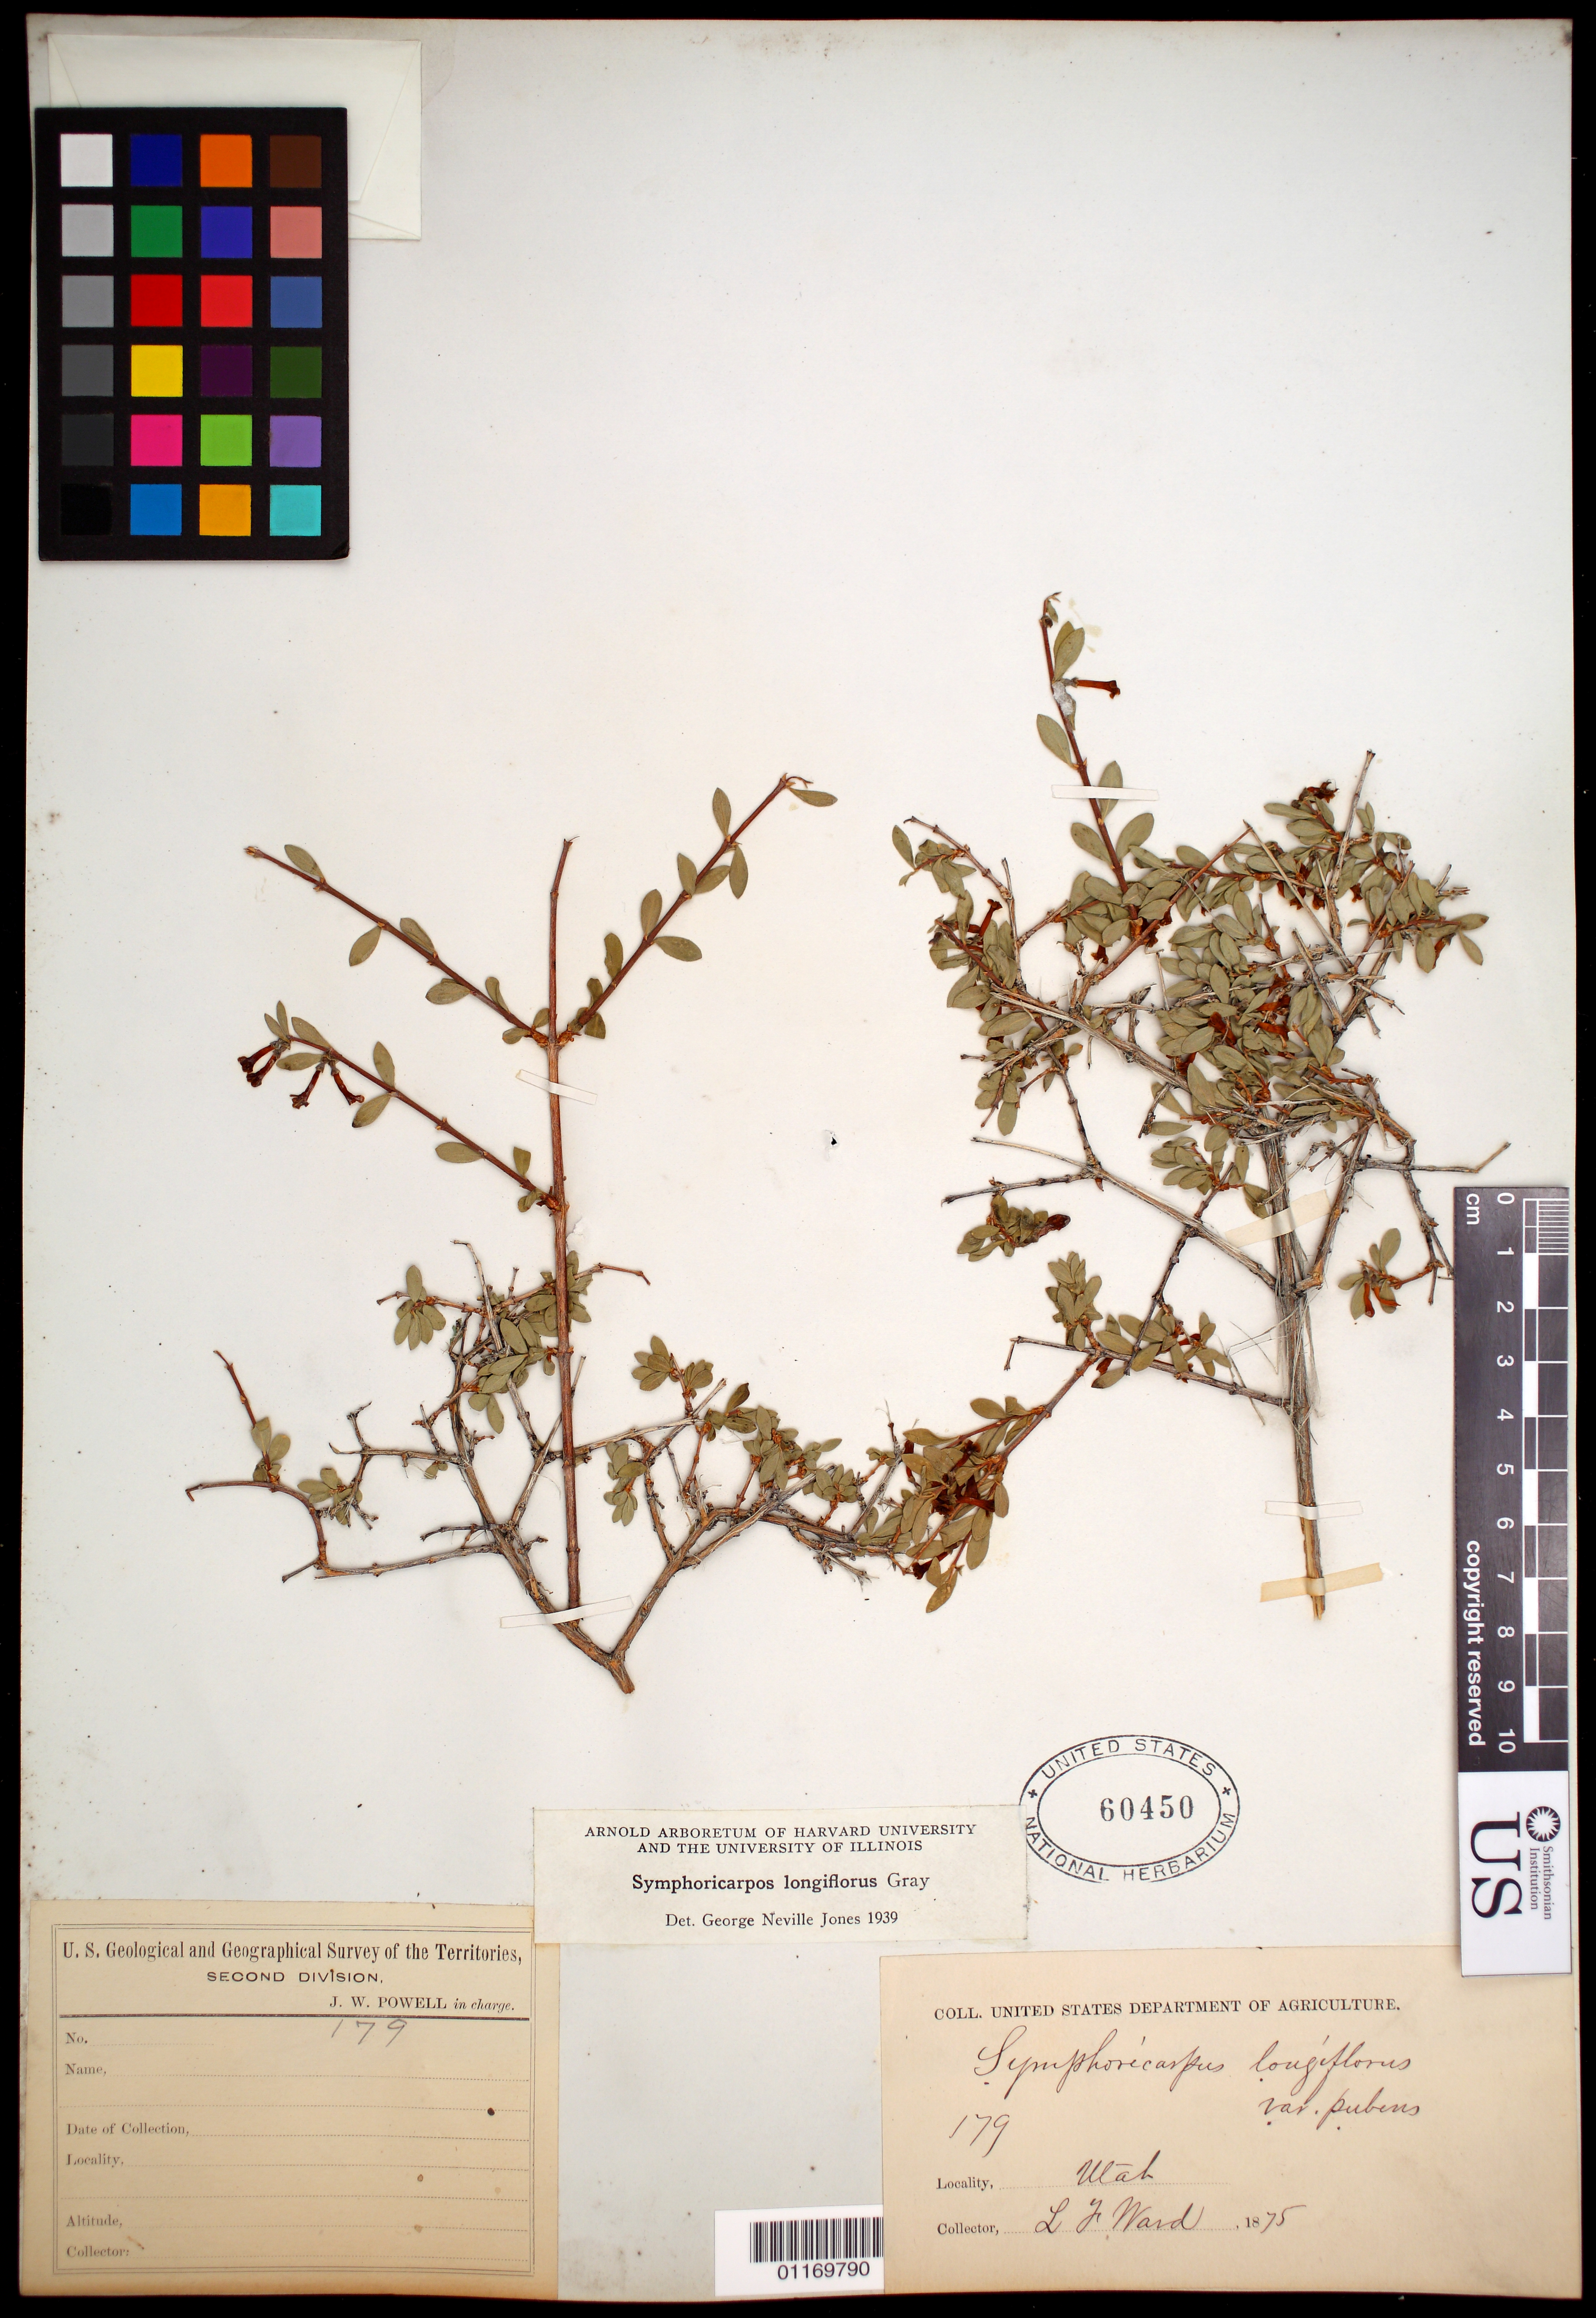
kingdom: Plantae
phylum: Tracheophyta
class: Magnoliopsida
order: Dipsacales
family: Caprifoliaceae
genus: Symphoricarpos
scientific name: Symphoricarpos longiflorus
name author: A. Gray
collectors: L. F. Ward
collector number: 179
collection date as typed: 1875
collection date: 1875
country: United States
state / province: Utah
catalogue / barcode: US 60450